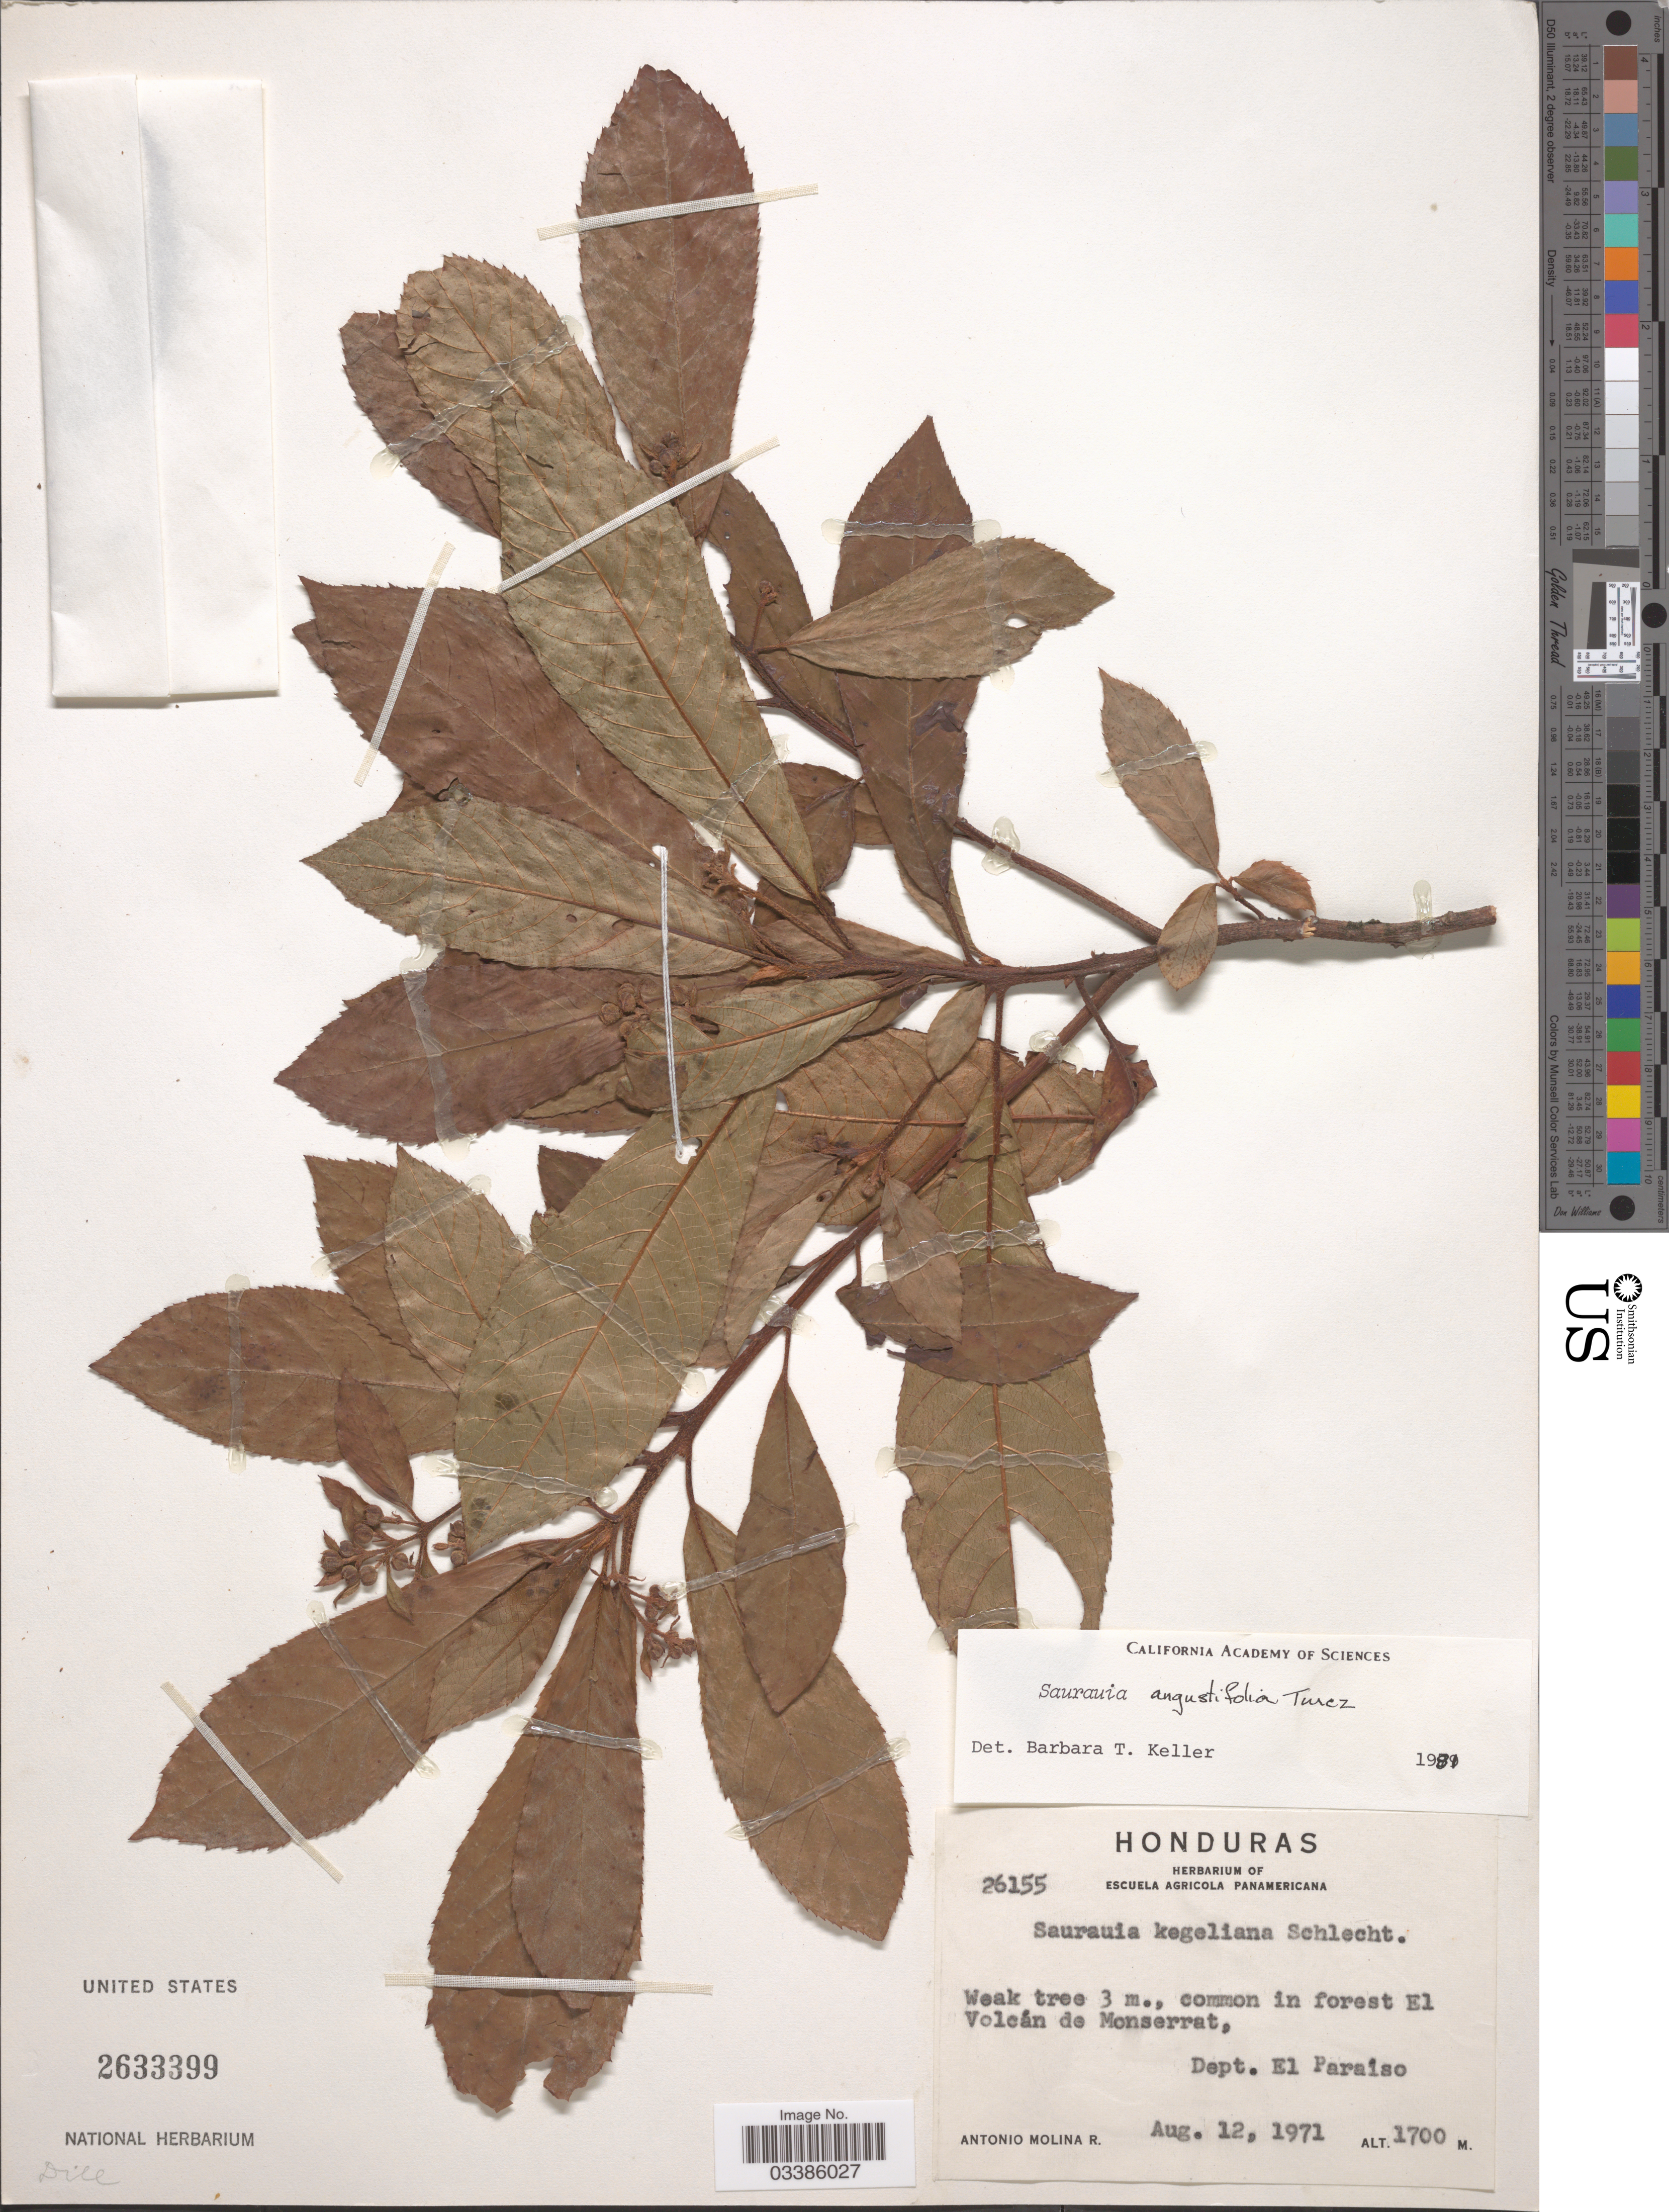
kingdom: Plantae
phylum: Tracheophyta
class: Magnoliopsida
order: Ericales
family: Actinidiaceae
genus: Saurauia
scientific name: Saurauia angustifolia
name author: Turcz.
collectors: A. Molina R.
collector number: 26155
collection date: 1971-08-12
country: Honduras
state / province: El Paraíso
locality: Common in forest El Volcán de Monserrat, Dept. El Paraíso.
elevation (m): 1700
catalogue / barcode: US 2633399